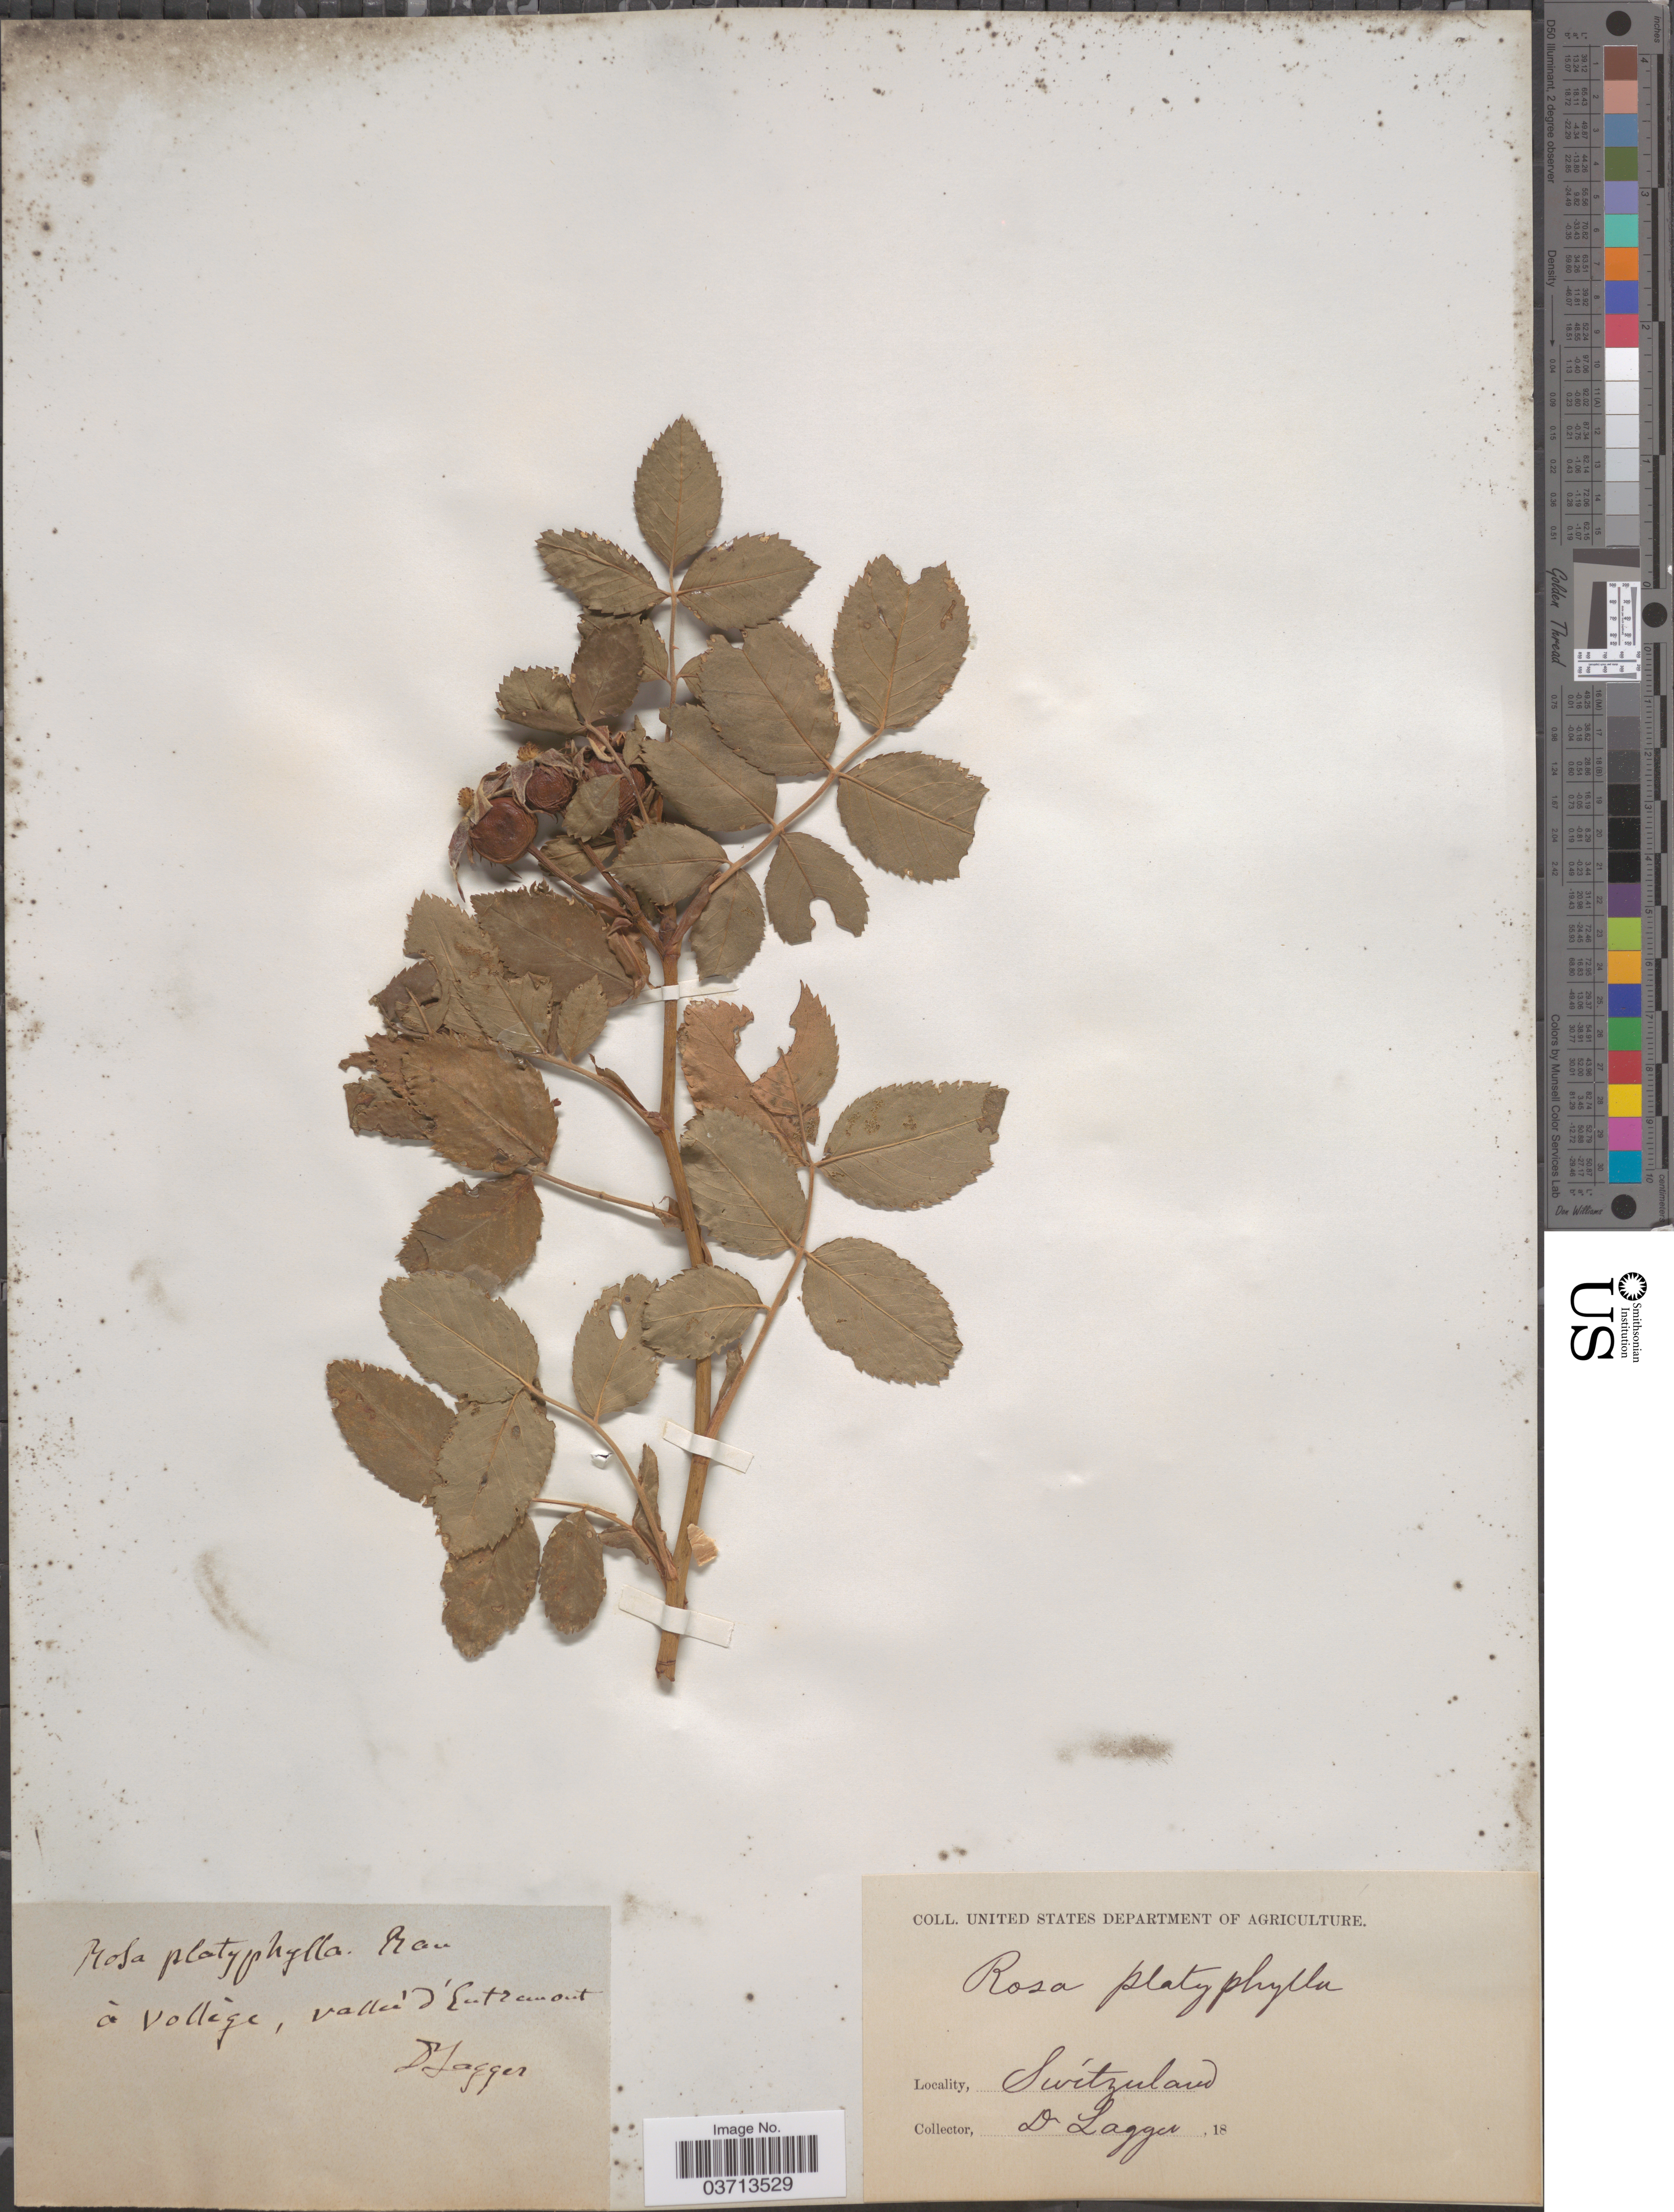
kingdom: Plantae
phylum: Tracheophyta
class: Magnoliopsida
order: Rosales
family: Rosaceae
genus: Rosa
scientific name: Rosa platyphylla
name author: M.A. Rau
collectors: F. J. Lagger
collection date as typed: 18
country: Switzerland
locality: À vollége, vallée d'Entremont.